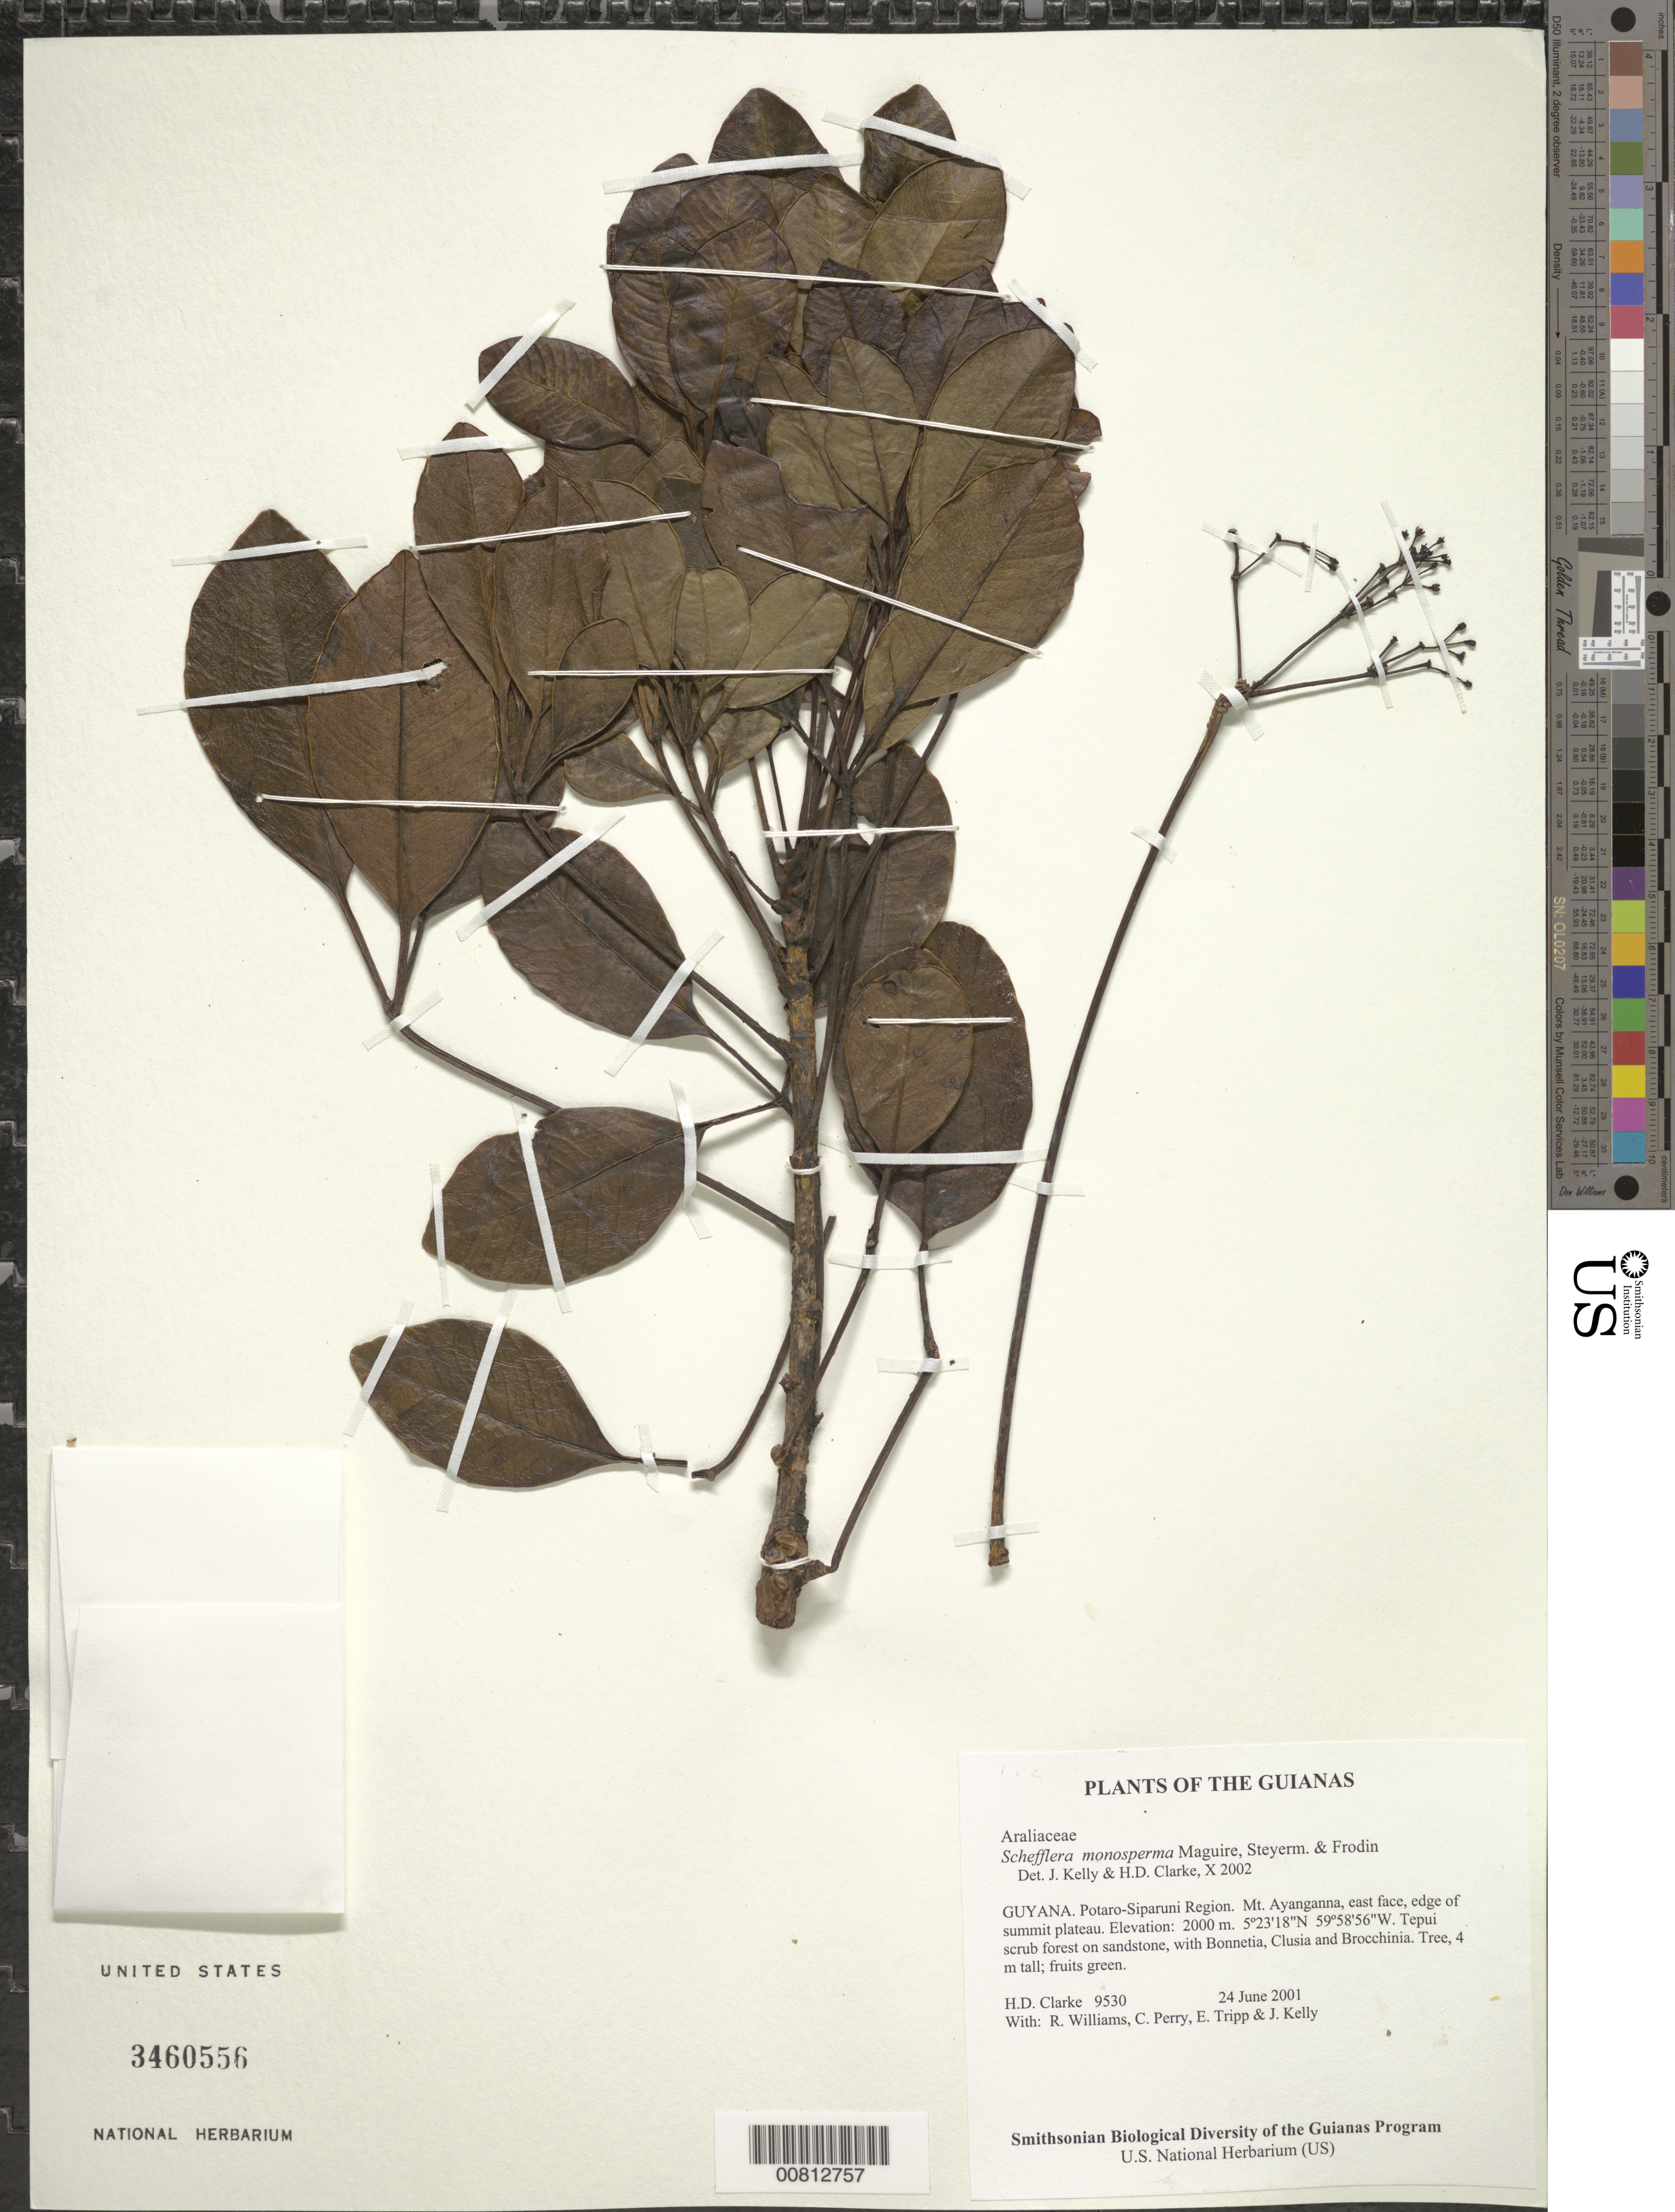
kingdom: Plantae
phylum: Tracheophyta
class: Magnoliopsida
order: Apiales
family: Araliaceae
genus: Schefflera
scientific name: Schefflera monosperma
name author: Maguire et al.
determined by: Clarke, H. D.; Kelly, J.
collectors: H. D. Clarke, R. Williams, C. Perry, E. Tripp & J. Kelly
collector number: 9530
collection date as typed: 24 June 2001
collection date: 2001-06-24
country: Guyana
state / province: Potaro-Siparuni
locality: Mt. Ayanganna, east face, edge of summit plateau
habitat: Tepui scrub forest on sandstone, with Bonnetia, Clusia and Brocchinia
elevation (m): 2000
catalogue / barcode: US 3460556